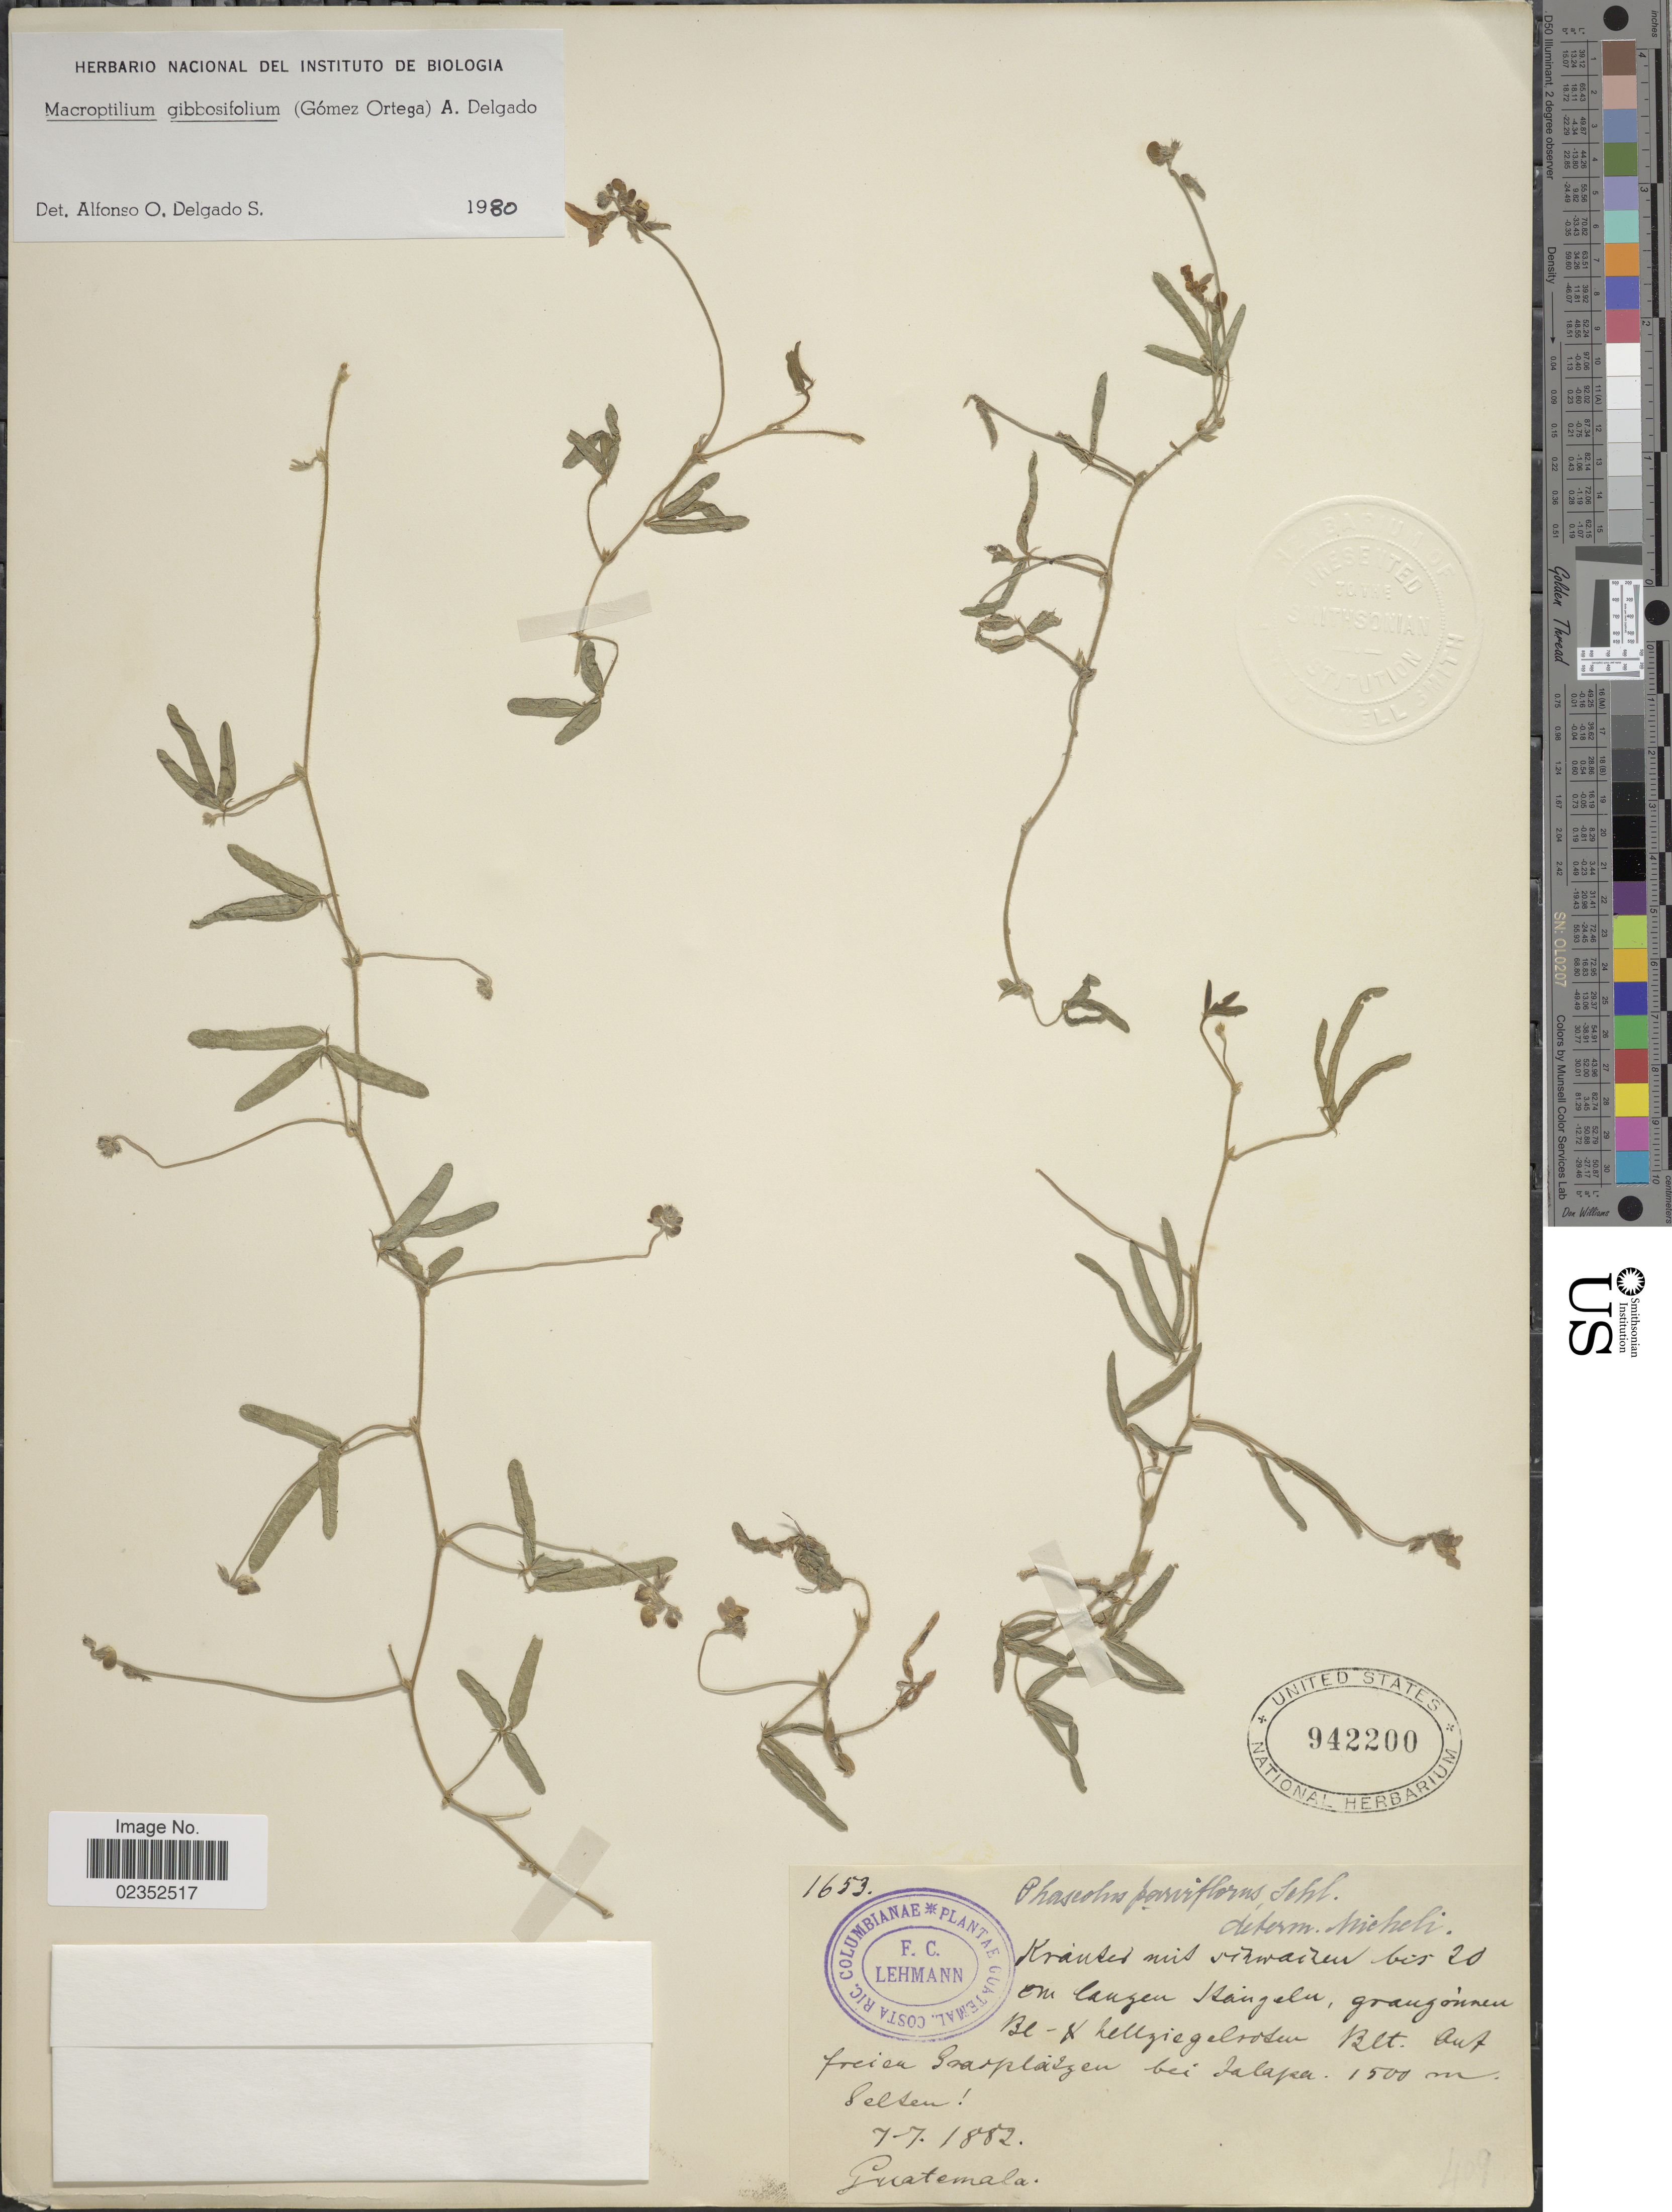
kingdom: Plantae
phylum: Tracheophyta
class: Magnoliopsida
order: Fabales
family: Fabaceae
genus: Macroptilium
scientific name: Macroptilium gibbosifolium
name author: (Ortega) A. Delgado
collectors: F. C. Lehmann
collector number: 1653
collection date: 1882-07-07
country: Guatemala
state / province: Jalapa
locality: Auf freien grasplazen bei Jalapa. Selten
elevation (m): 1500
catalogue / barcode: US 942200